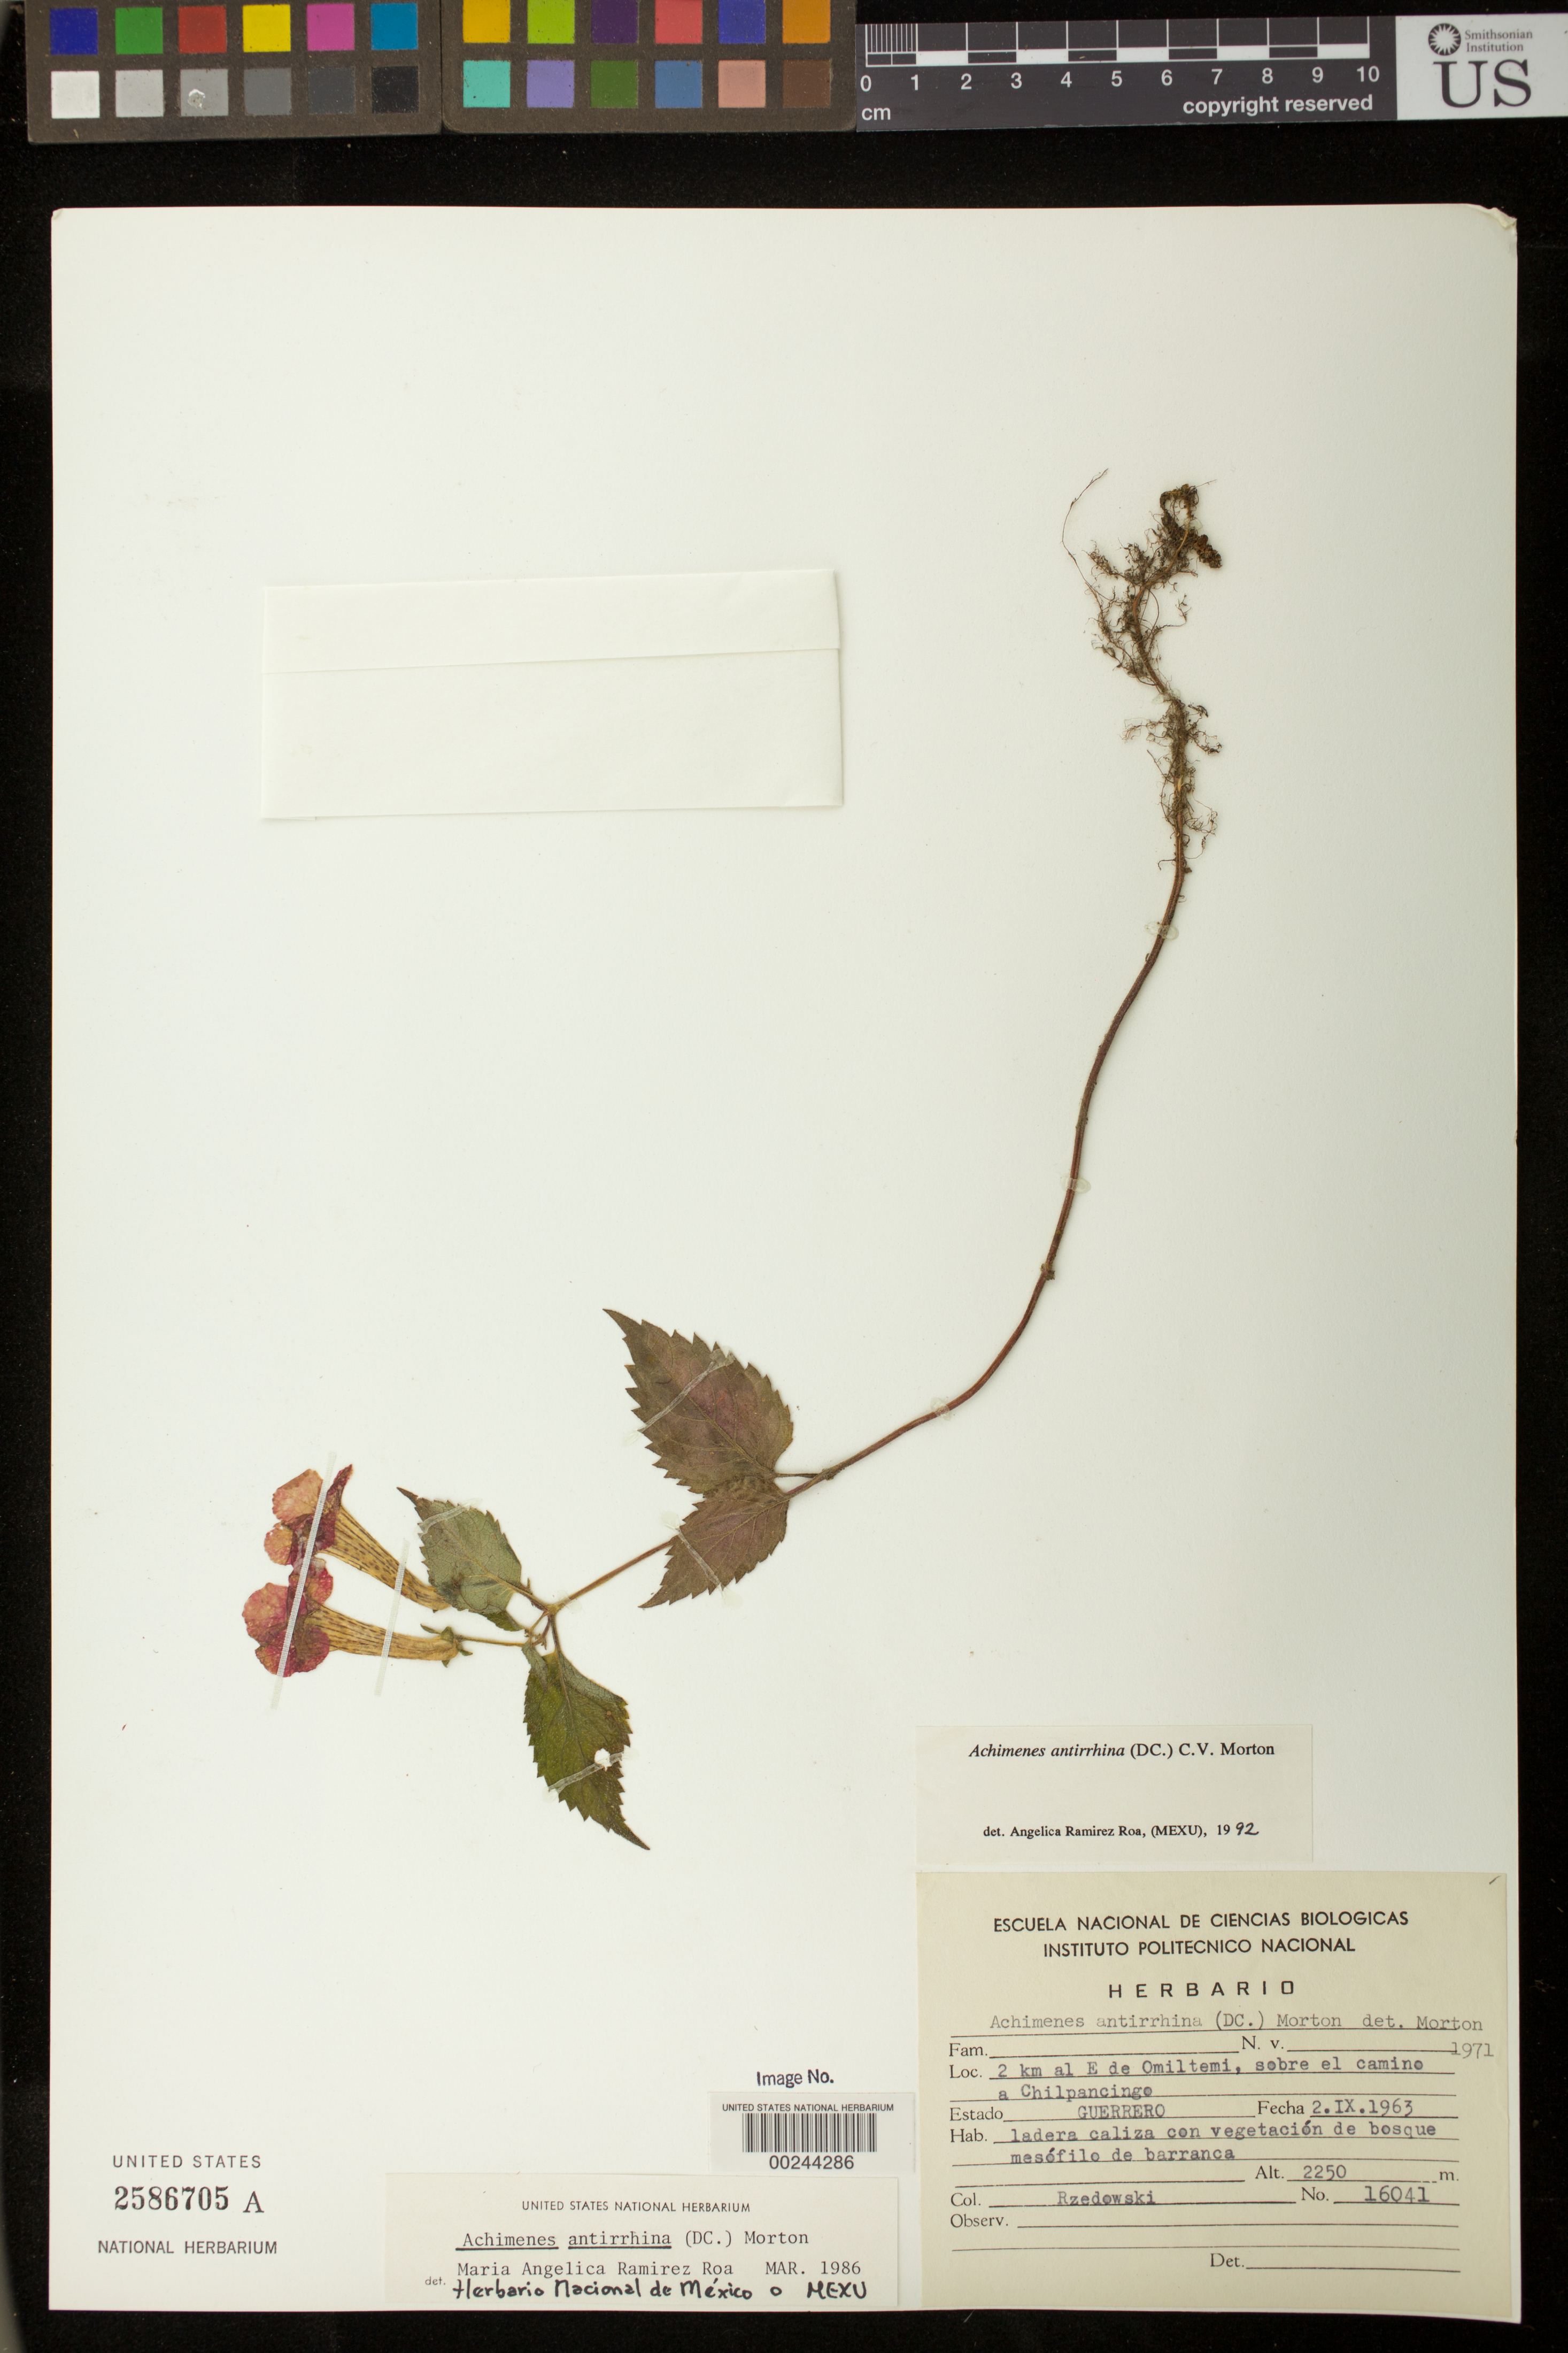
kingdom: Plantae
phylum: Tracheophyta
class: Magnoliopsida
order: Lamiales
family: Gesneriaceae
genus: Achimenes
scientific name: Achimenes antirrhina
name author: (DC.) C.V. Morton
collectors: J. Rzedowski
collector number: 16041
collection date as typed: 02 Sep 1963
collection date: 1963-09-02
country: Mexico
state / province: Guerrero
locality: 2 km E of Omiltemi, above the road to Chilpancingo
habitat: Forest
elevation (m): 2250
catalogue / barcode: US 2586705A